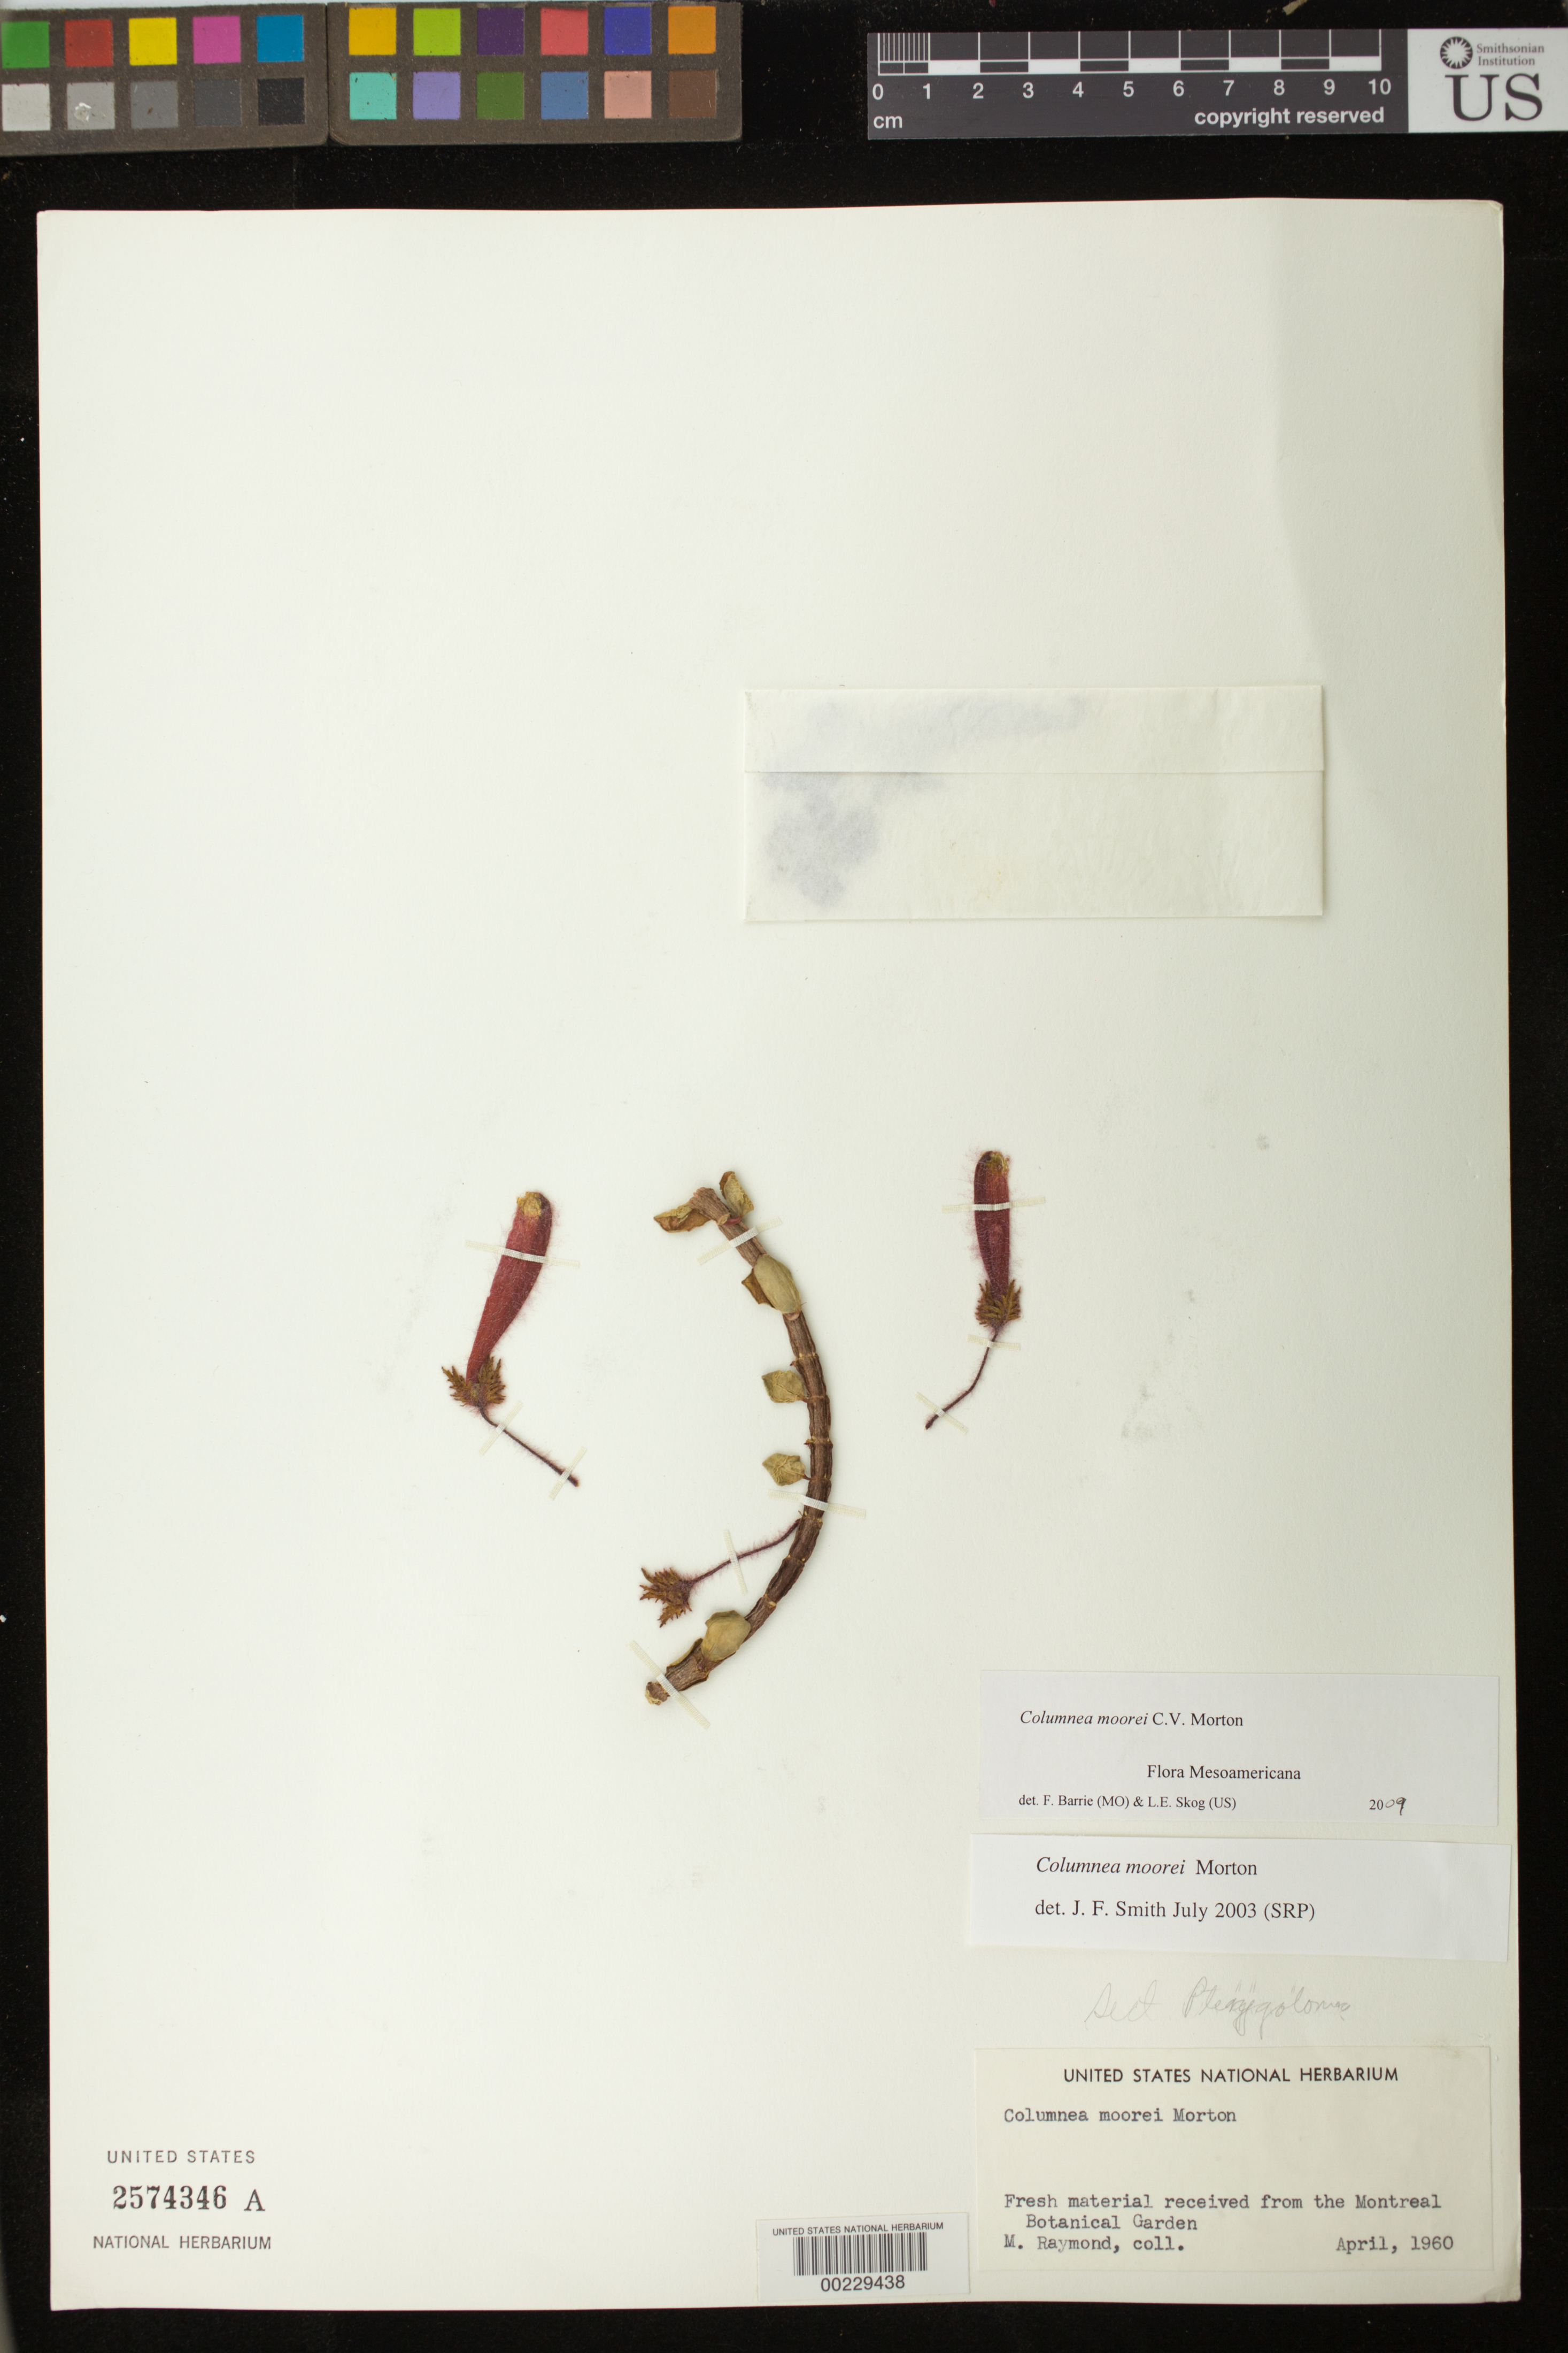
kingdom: Plantae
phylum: Tracheophyta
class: Magnoliopsida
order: Lamiales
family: Gesneriaceae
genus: Columnea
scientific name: Columnea moorei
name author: C.V. Morton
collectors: M. Raymond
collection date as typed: Apr 1960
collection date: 1960-04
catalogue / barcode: US 2574346A